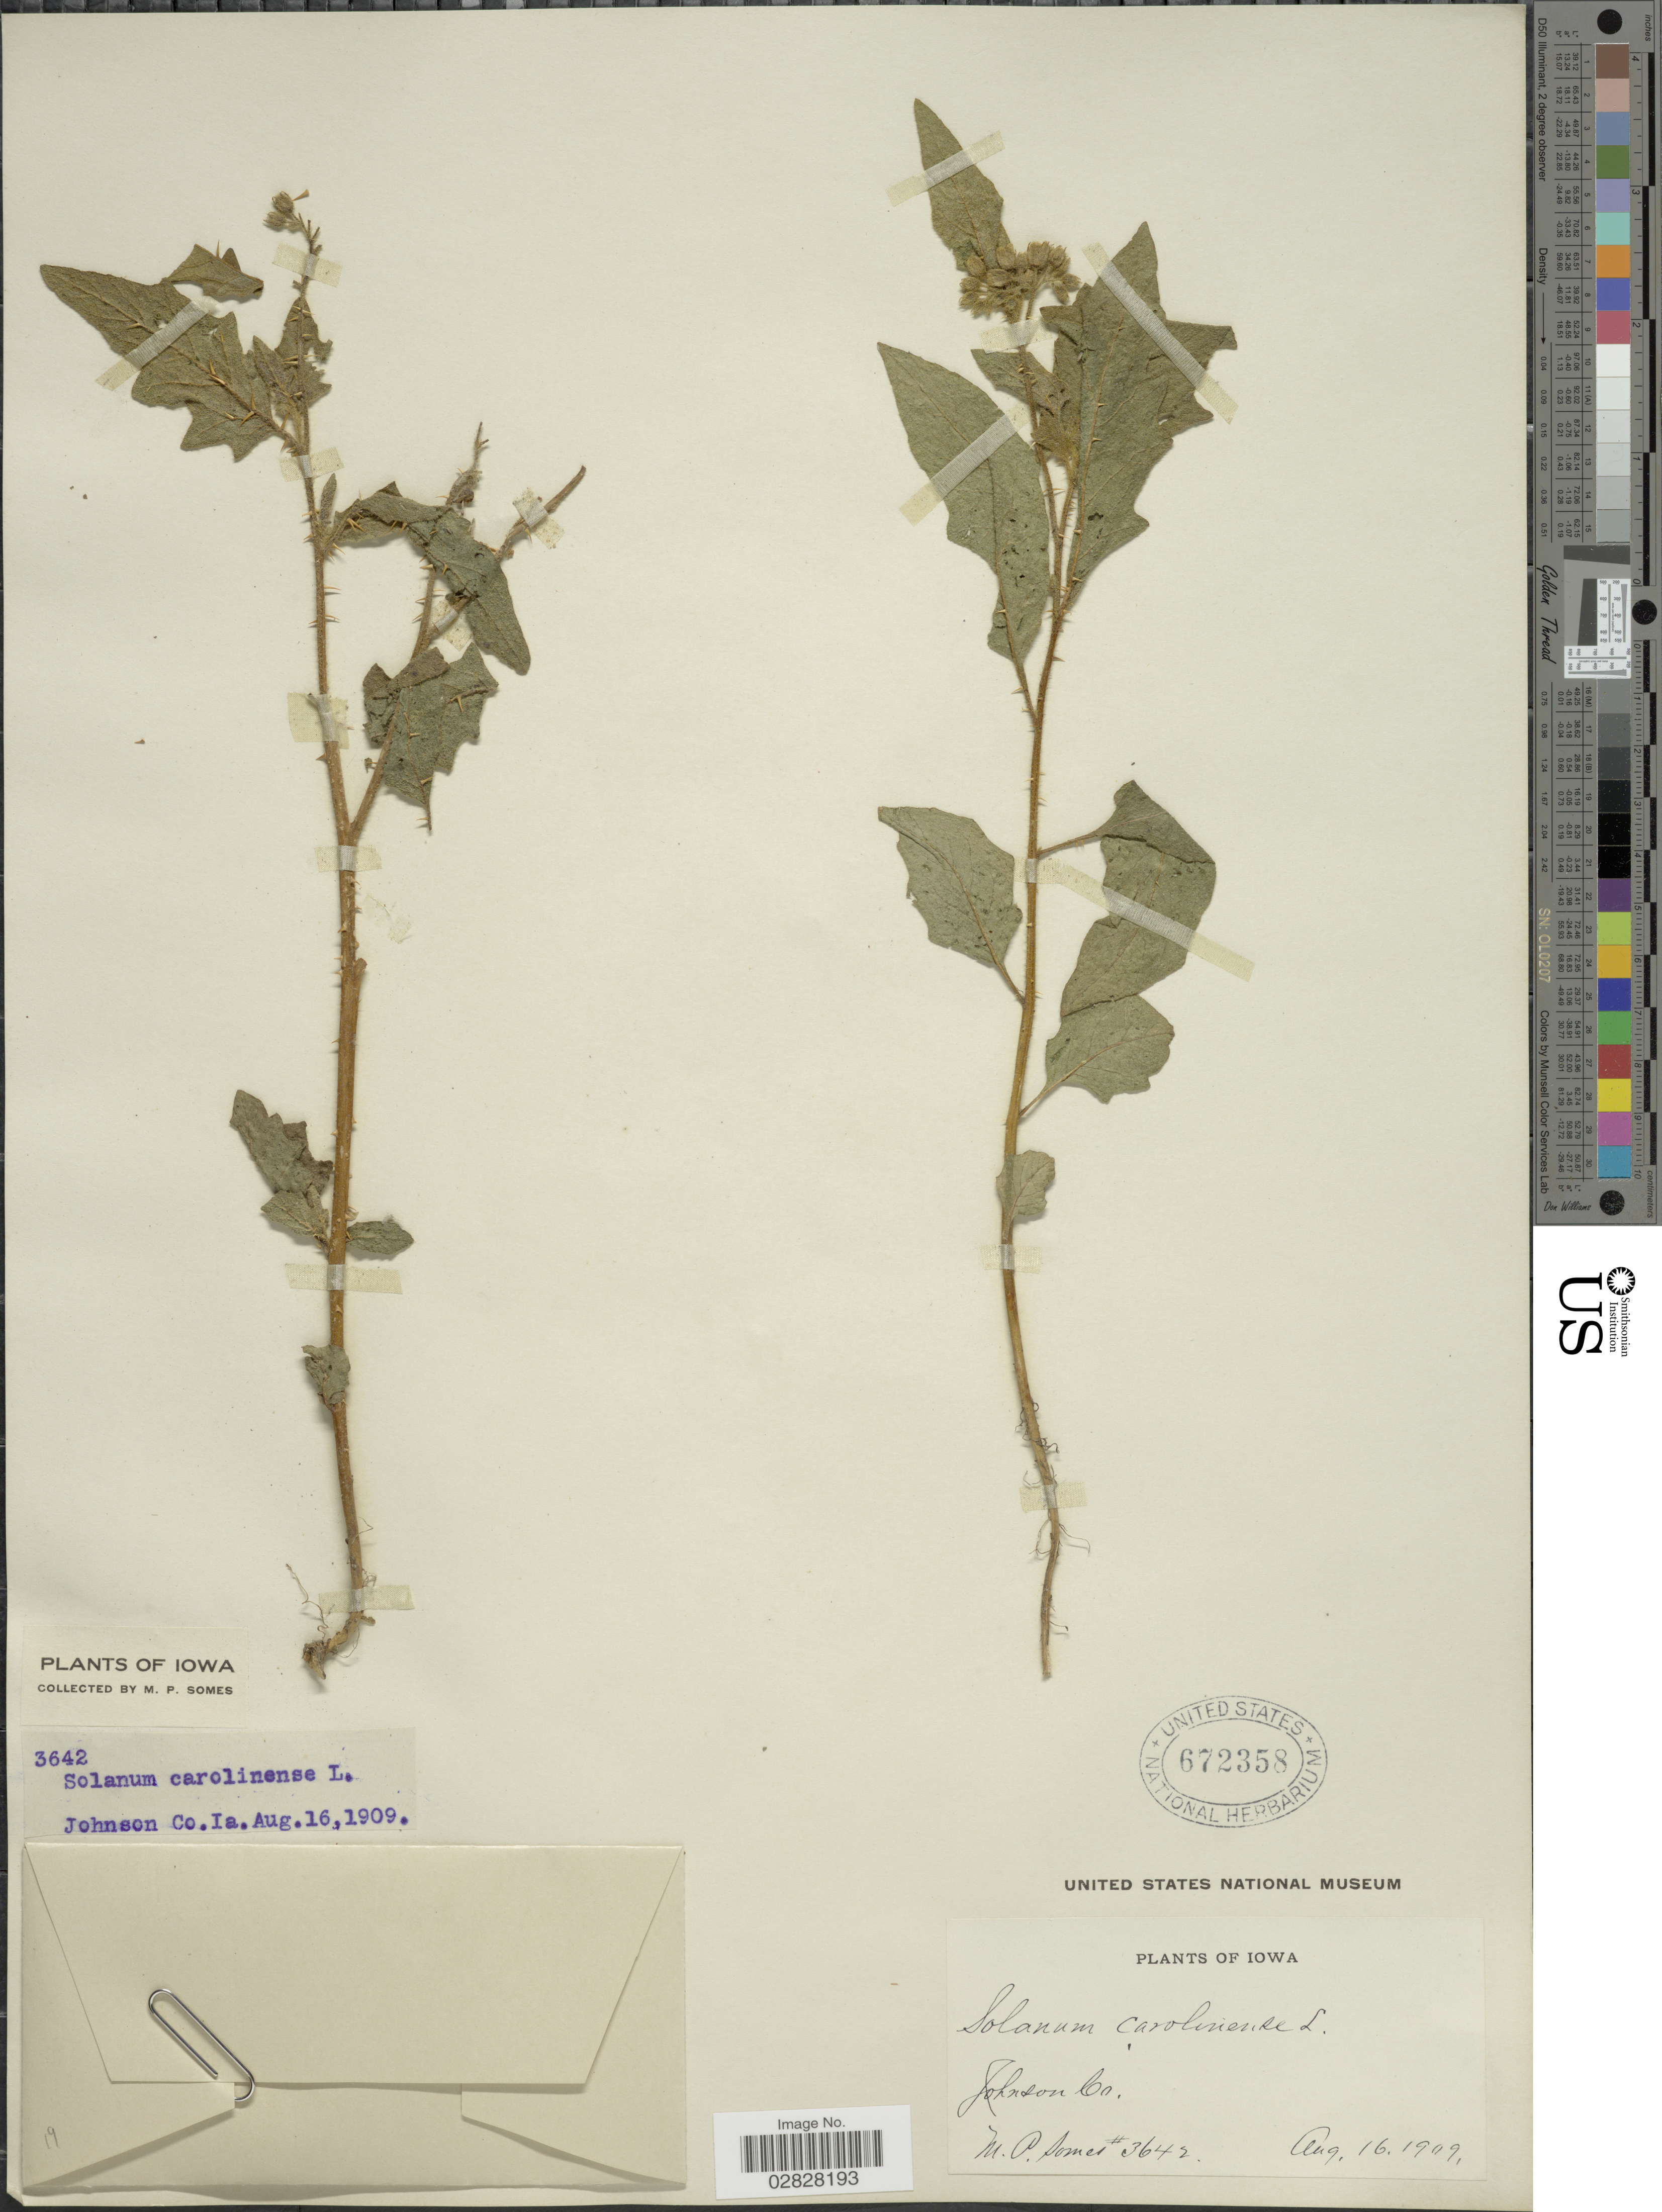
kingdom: Plantae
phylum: Tracheophyta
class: Magnoliopsida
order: Solanales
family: Solanaceae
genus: Solanum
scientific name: Solanum carolinense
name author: L.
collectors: M. Somes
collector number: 3642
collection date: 1909-08-16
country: United States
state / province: Iowa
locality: Jackson Co.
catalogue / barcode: US 672358